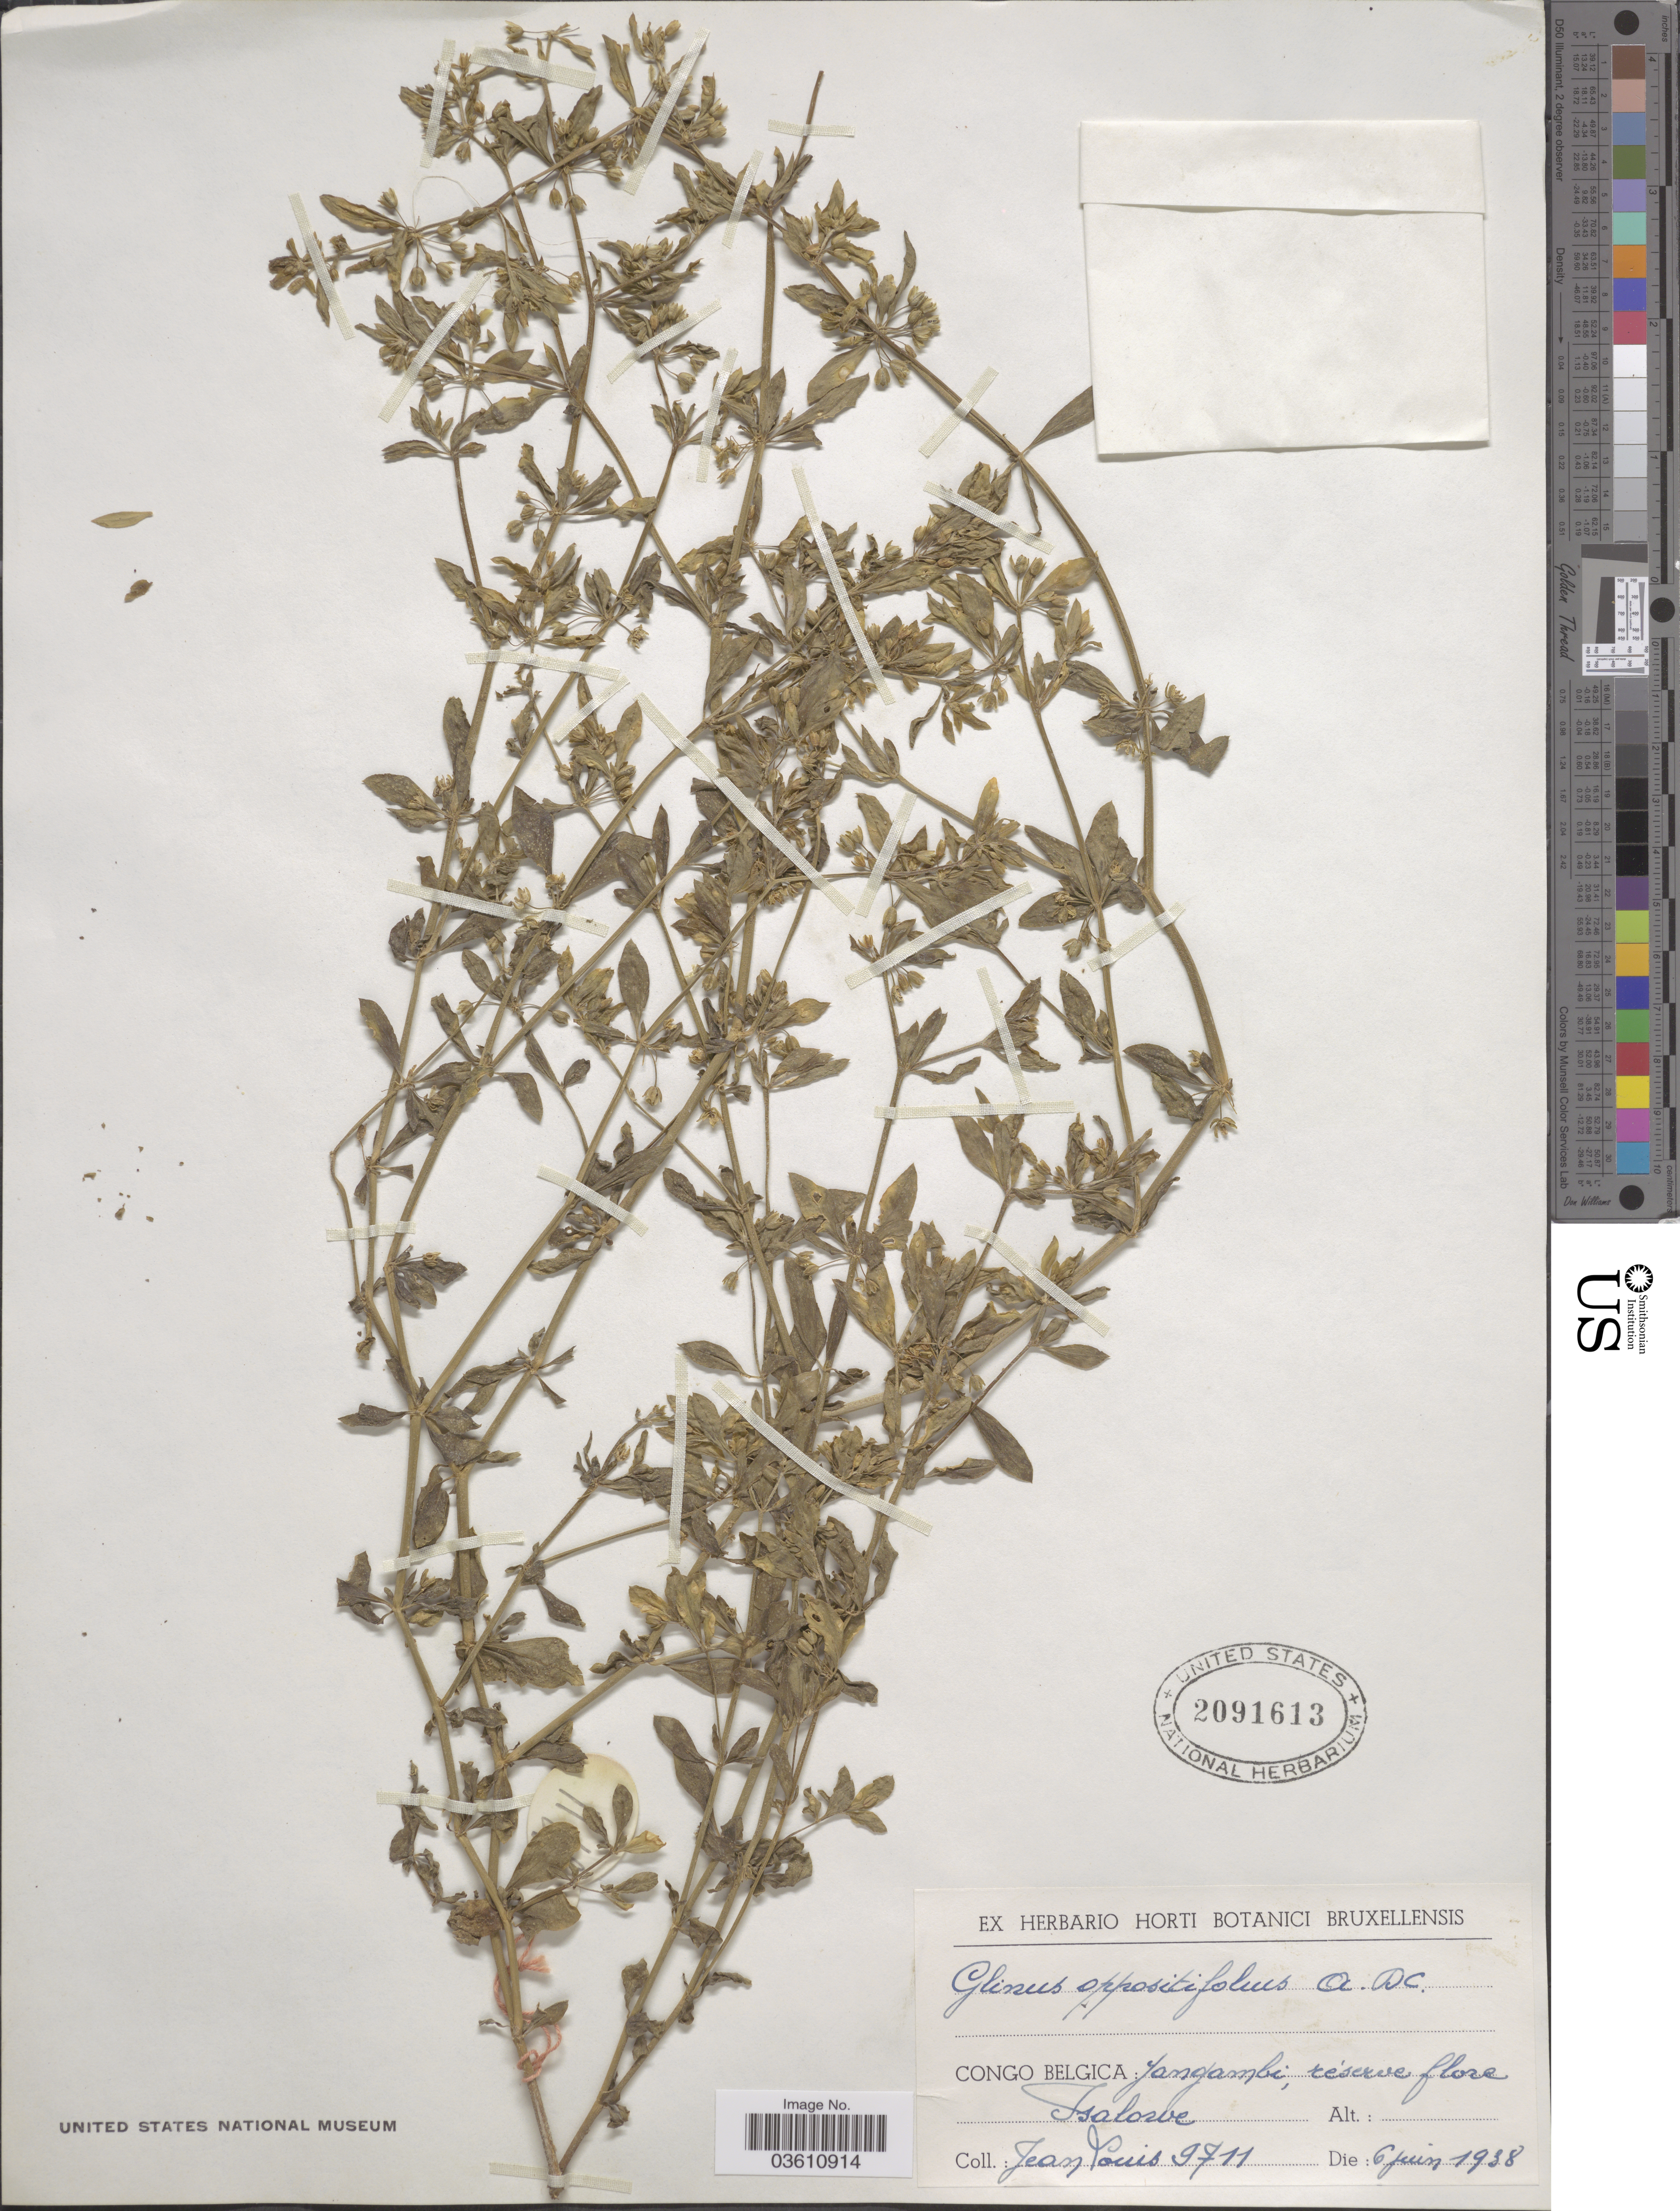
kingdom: Plantae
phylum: Tracheophyta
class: Magnoliopsida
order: Caryophyllales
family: Molluginaceae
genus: Glinus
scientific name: Glinus oppositifolius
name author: (L.) Aug. DC.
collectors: J. Louis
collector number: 9711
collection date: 1938-06-06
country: Congo, Democratic Republic of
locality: Congo Belgica: Yangambi. Isalowe.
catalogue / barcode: US 2091613